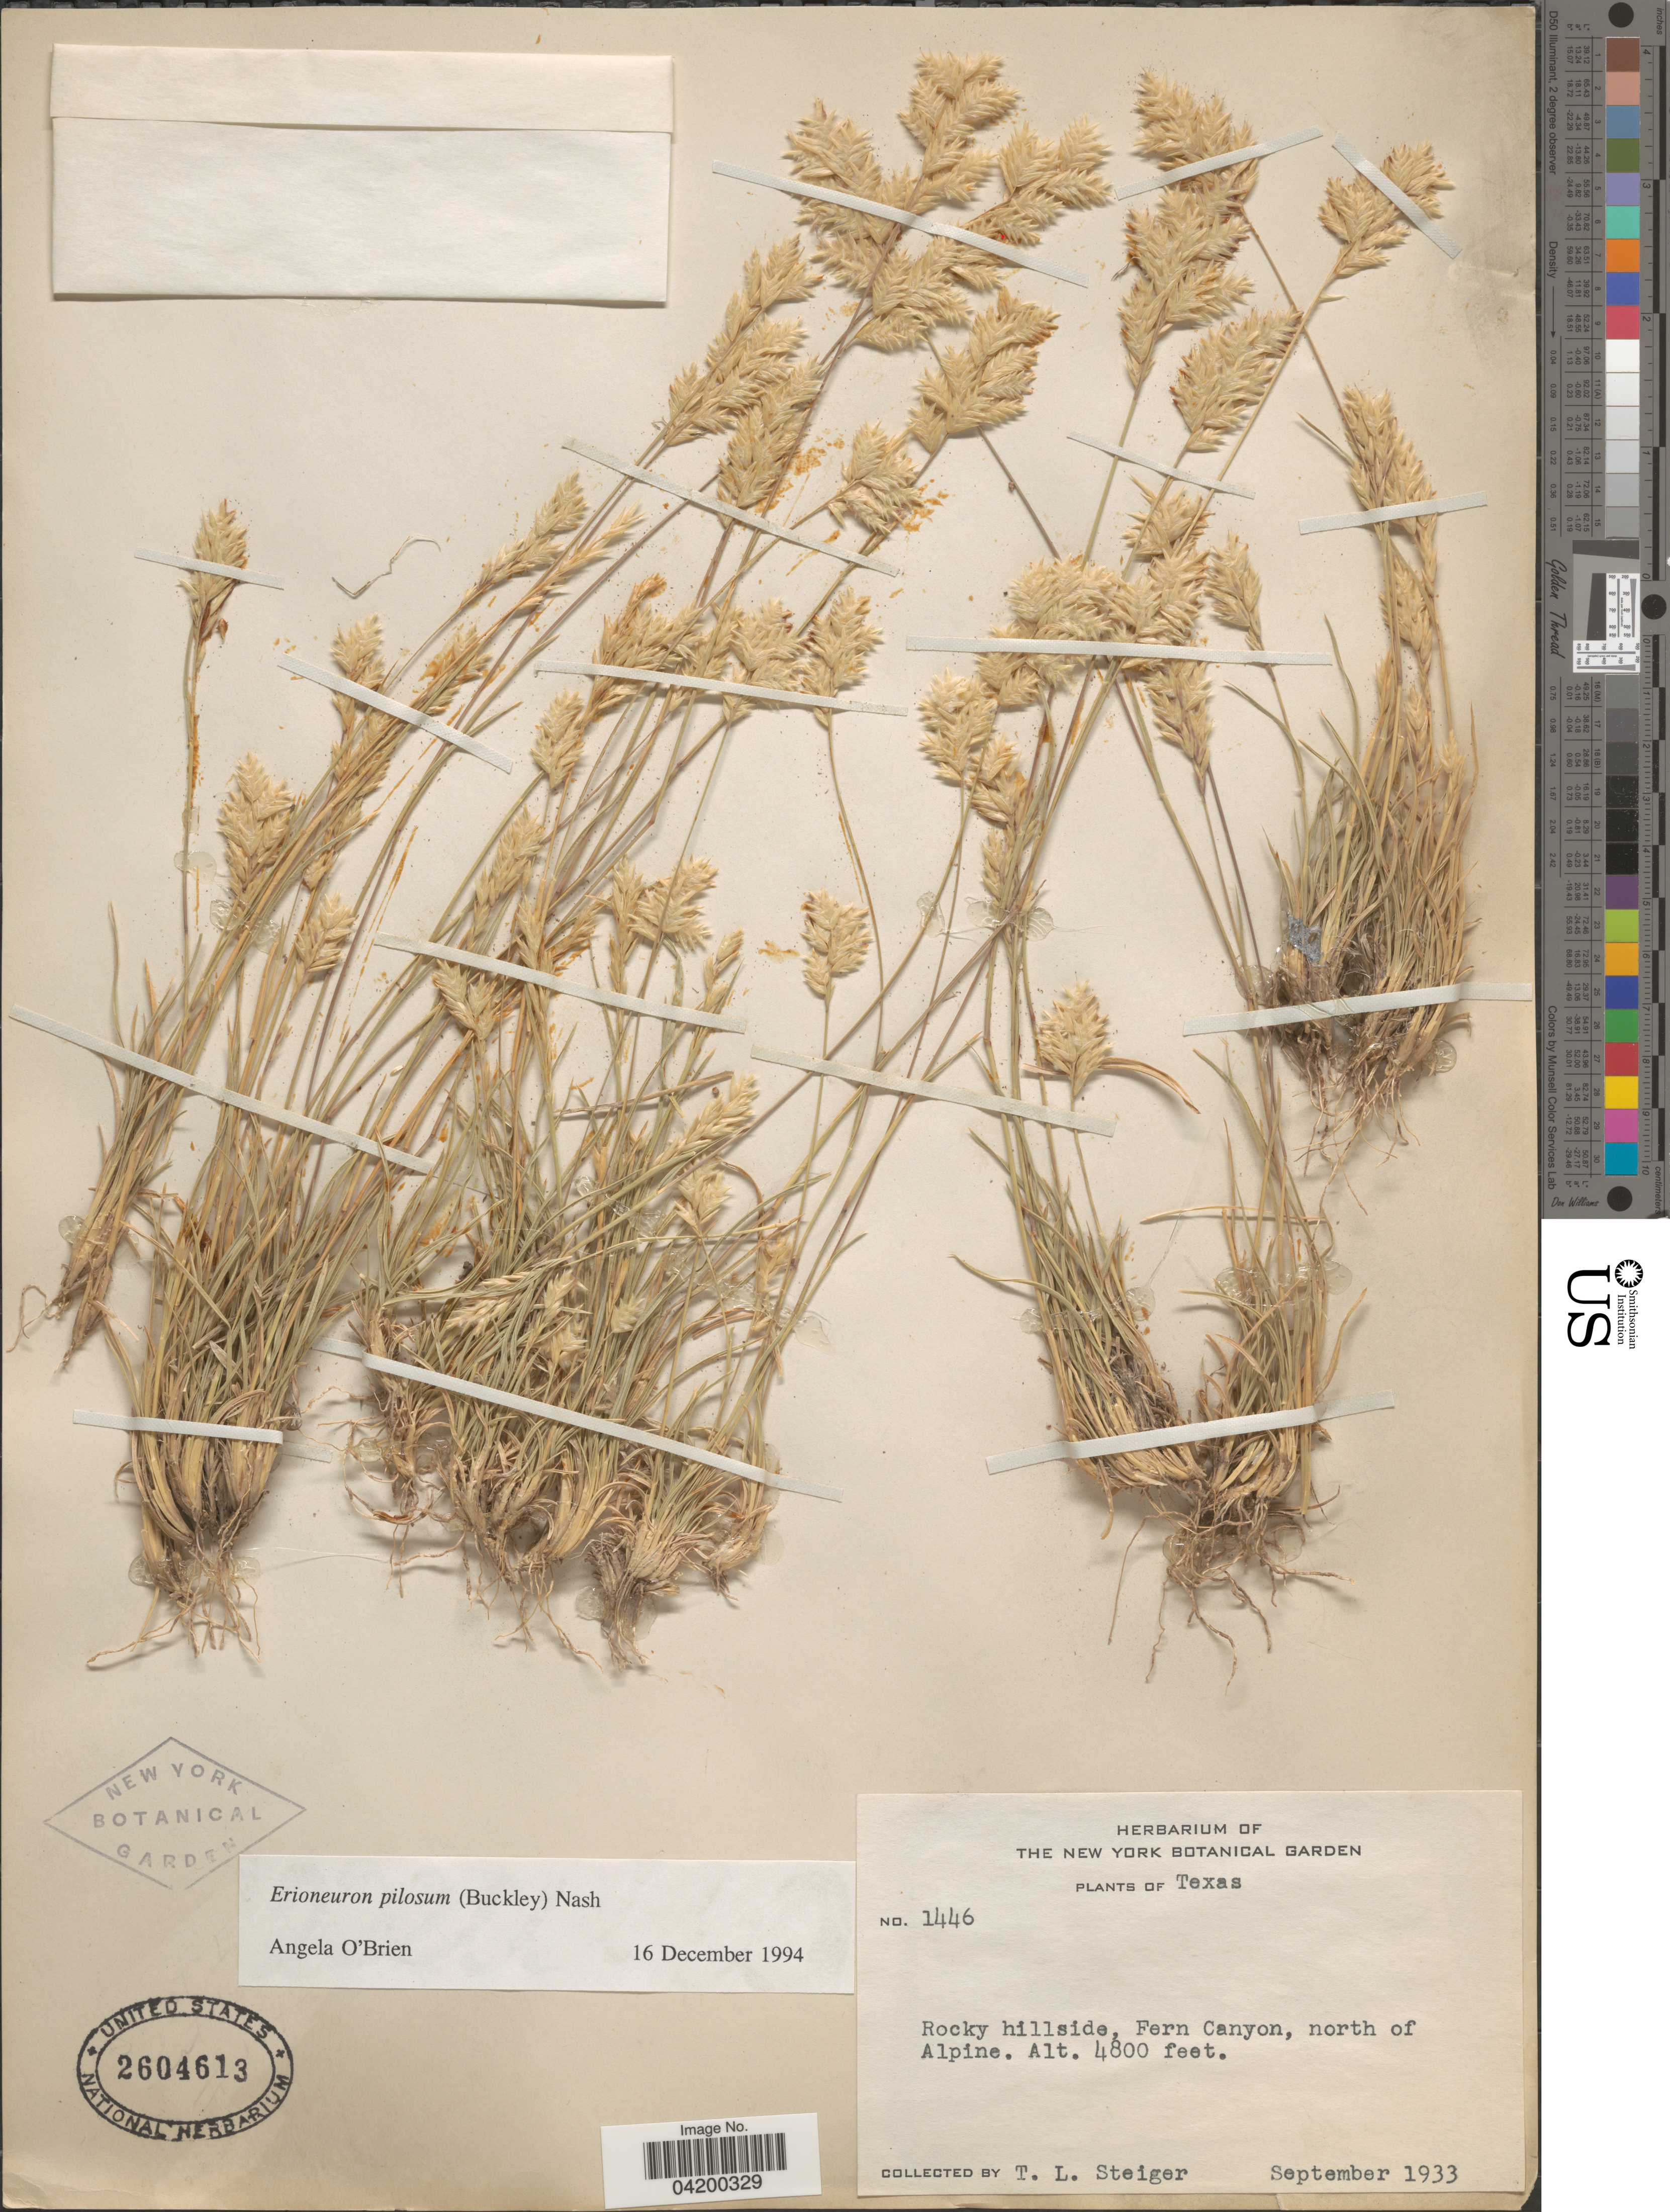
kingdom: Plantae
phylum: Tracheophyta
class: Liliopsida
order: Poales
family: Poaceae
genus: Erioneuron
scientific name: Erioneuron pilosum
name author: (Buckley) Nash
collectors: T. Steiger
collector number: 1446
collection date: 1933-09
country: United States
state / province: Texas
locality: Rocky hillside, Fern Canyon, north of Alpine.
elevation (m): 1463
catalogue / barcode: US 2604613